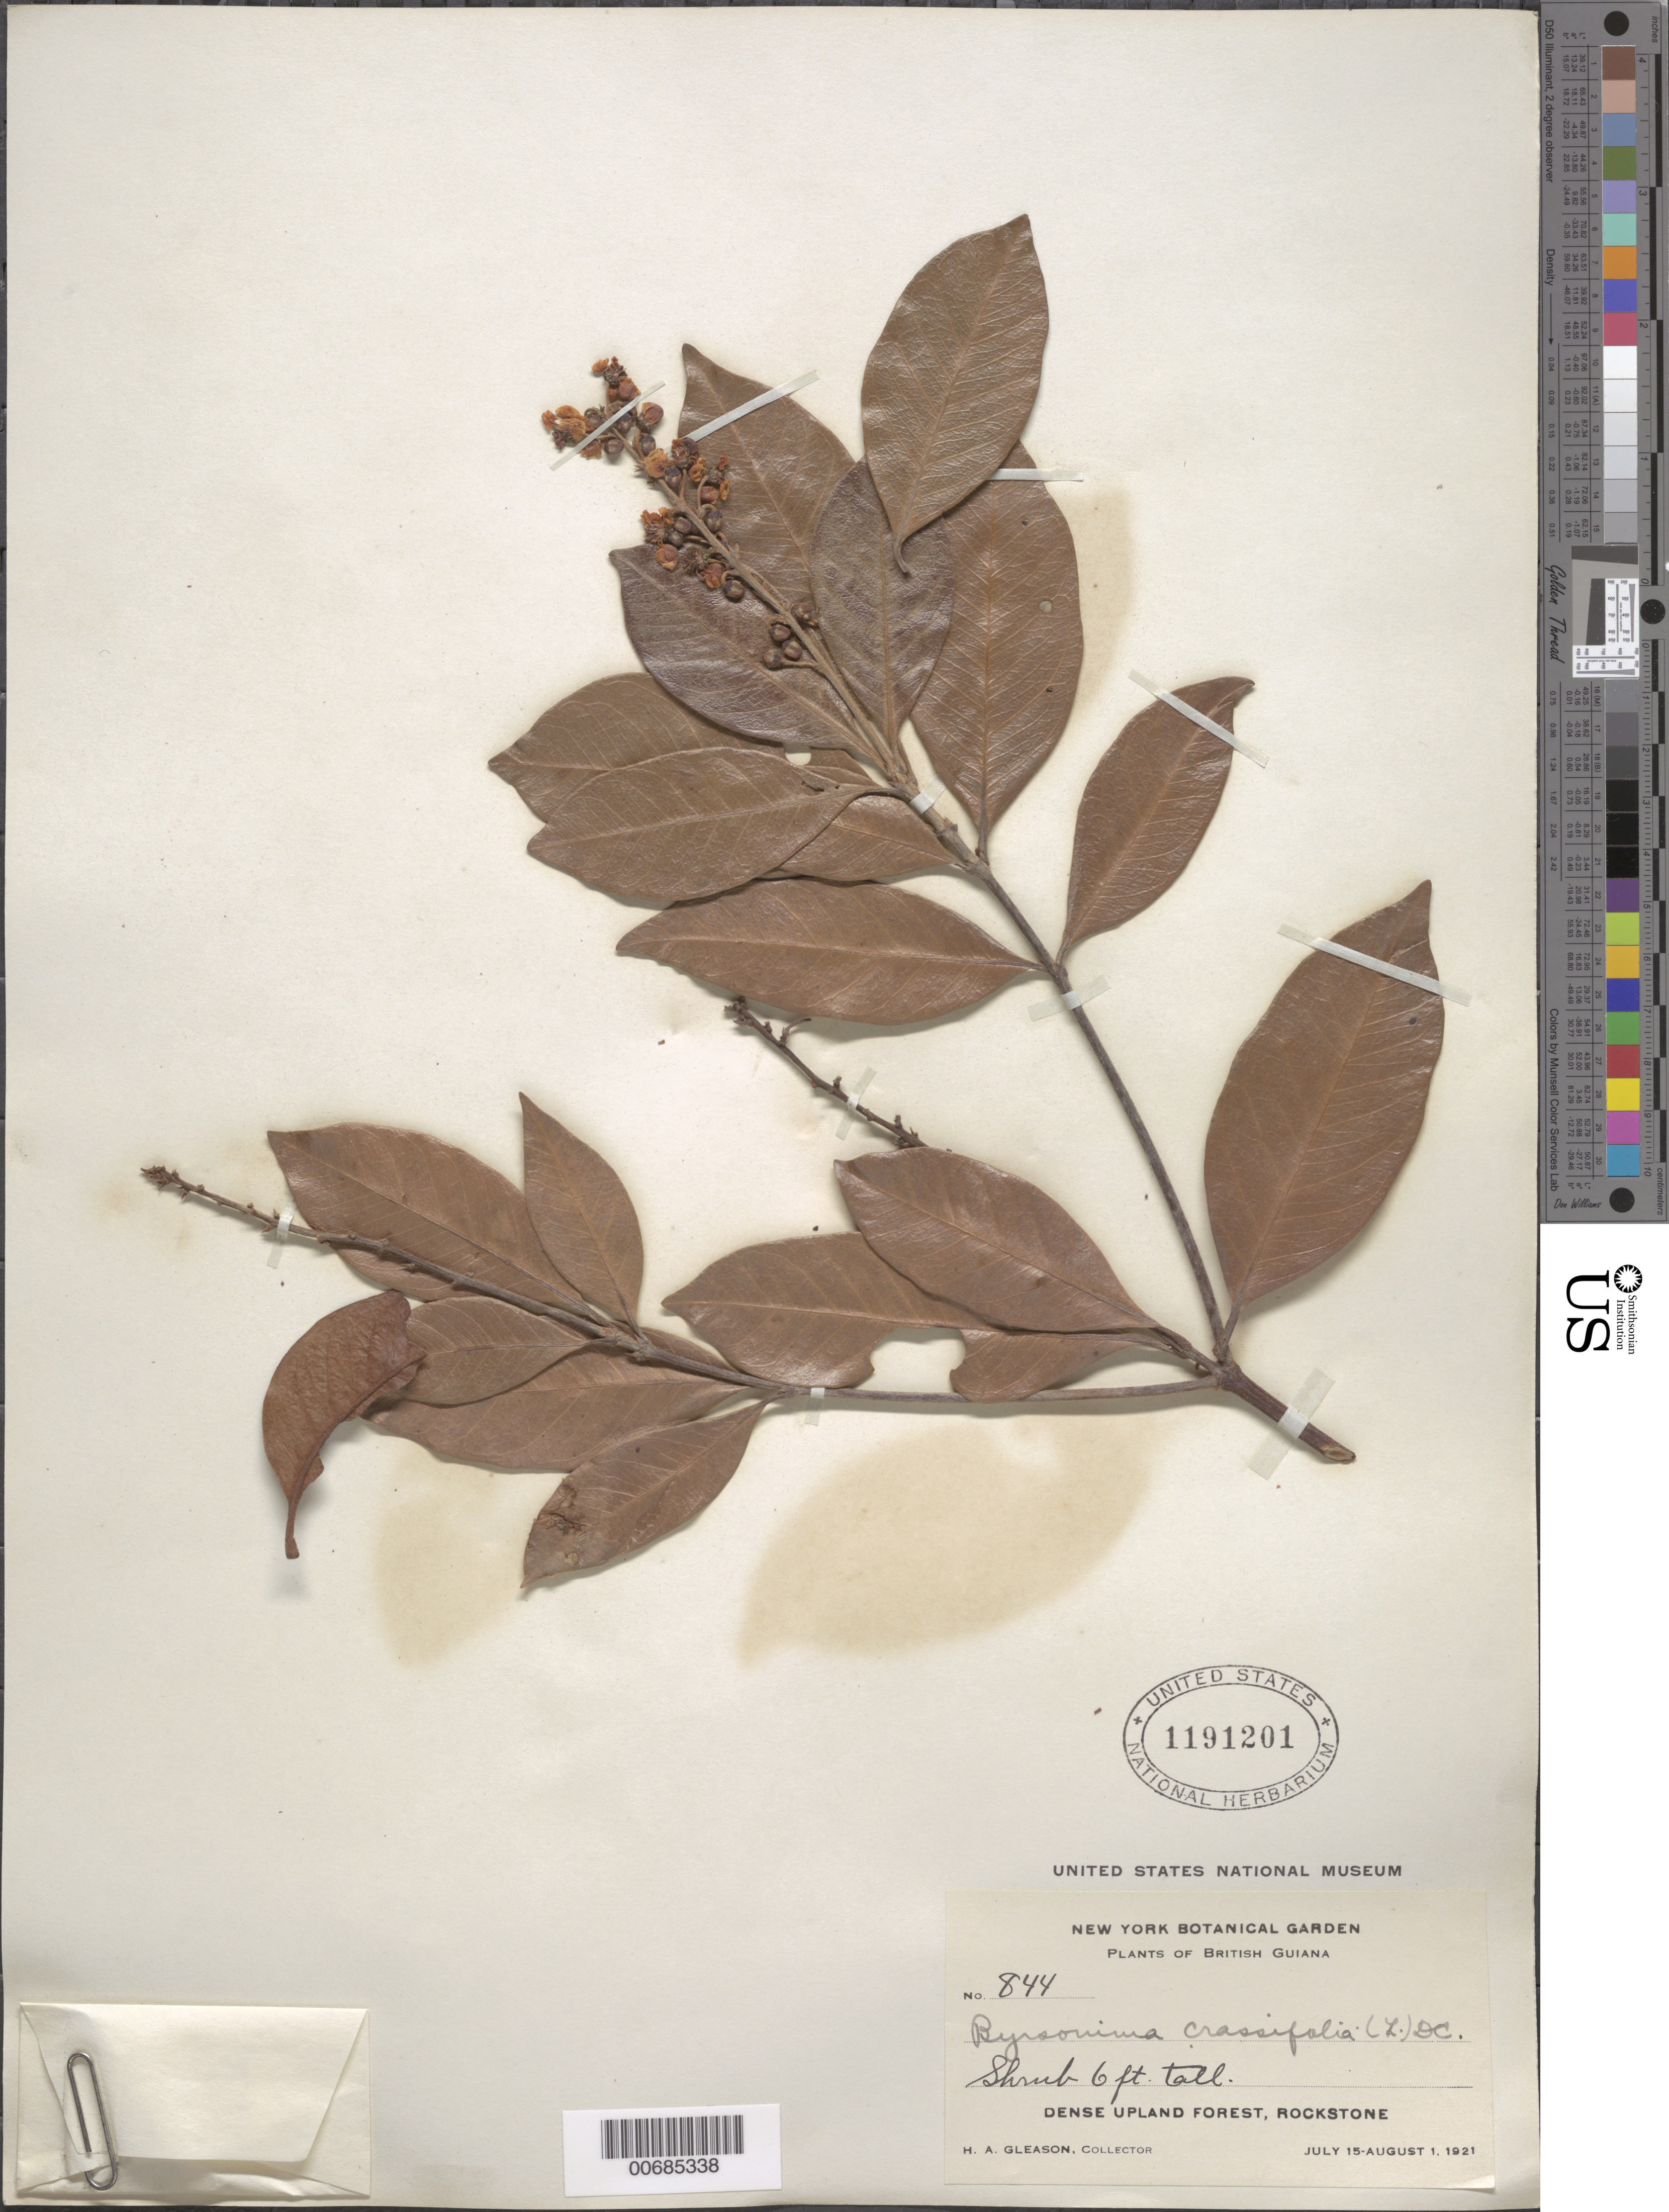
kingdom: Plantae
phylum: Tracheophyta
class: Magnoliopsida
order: Malpighiales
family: Malpighiaceae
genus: Byrsonima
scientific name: Byrsonima crassifolia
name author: (L.) Kunth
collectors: H. A. Gleason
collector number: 844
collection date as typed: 15-Jul-21 to 1-Aug-21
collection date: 1921-07-15/1921-08-01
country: Guyana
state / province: U. Demerara-Berbice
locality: Rockstone, in and about the village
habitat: Dense upland forest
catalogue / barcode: US 1191201